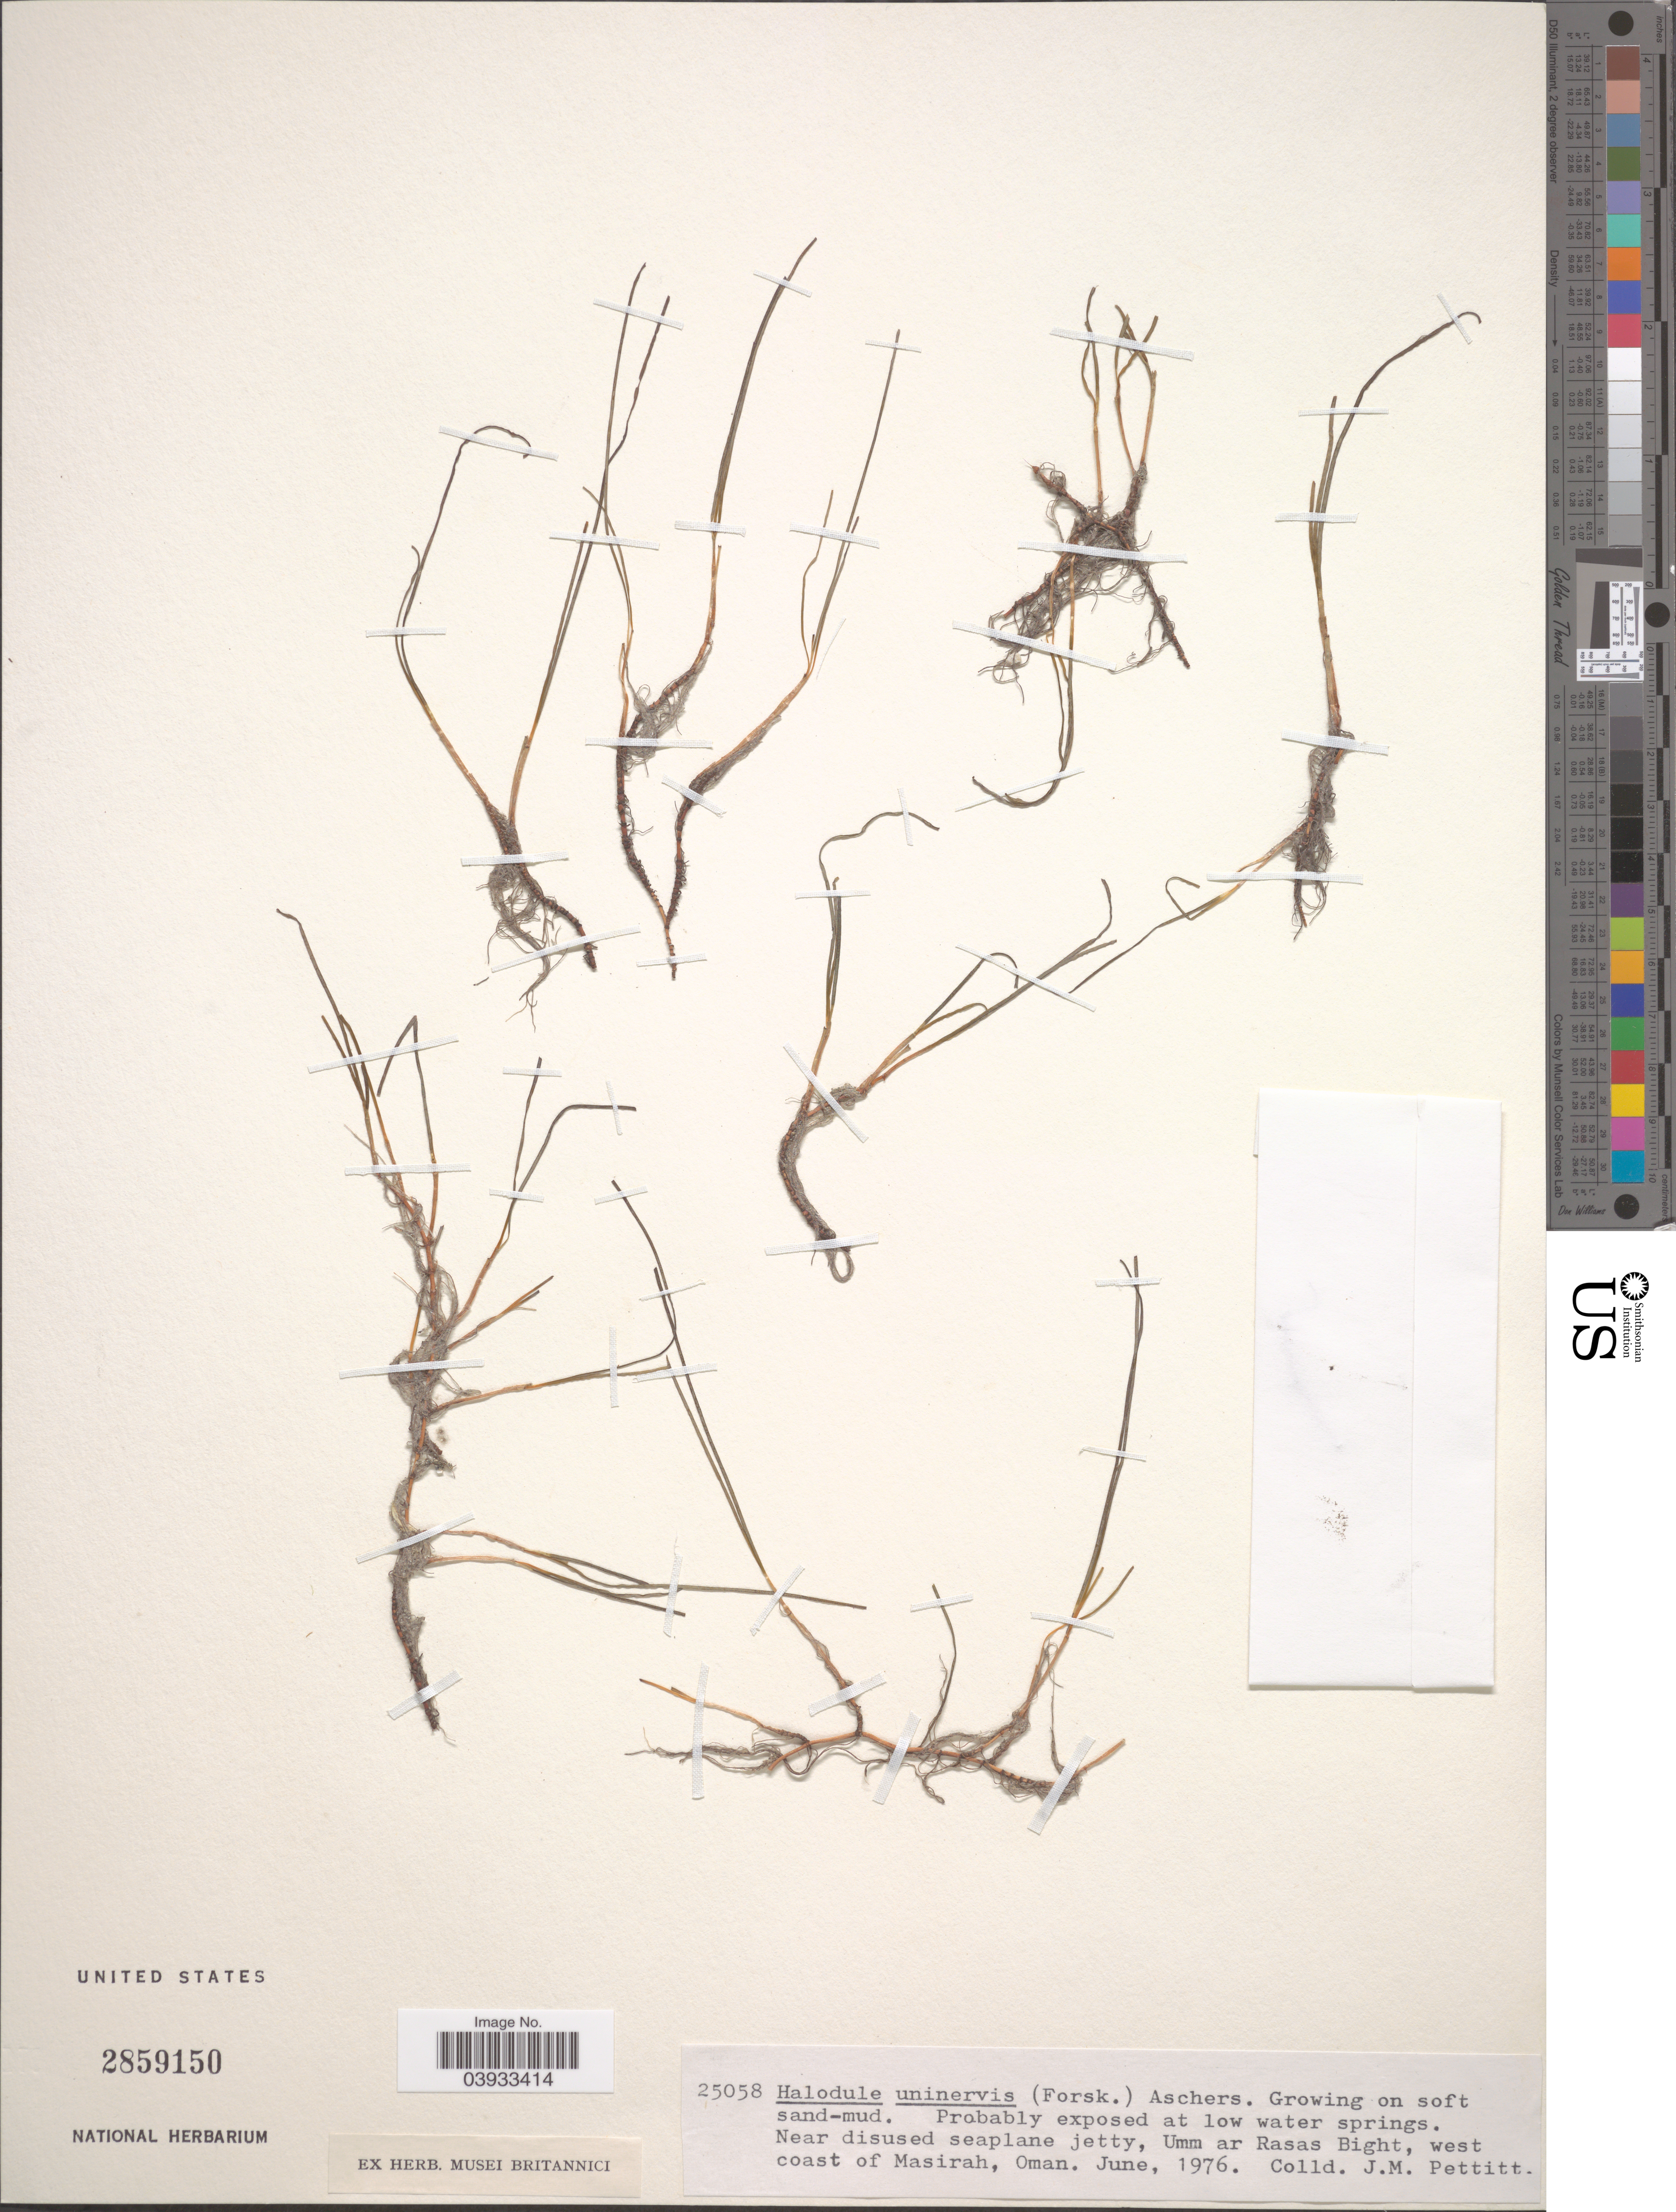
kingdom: Plantae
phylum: Tracheophyta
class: Liliopsida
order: Alismatales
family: Cymodoceaceae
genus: Halodule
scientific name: Halodule uninervis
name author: (Forssk.) Asch.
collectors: J. Pettitt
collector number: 25058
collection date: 1976-06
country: Oman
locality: Umm ar Rasas Bight, west coast of Masirah.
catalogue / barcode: US 2859150